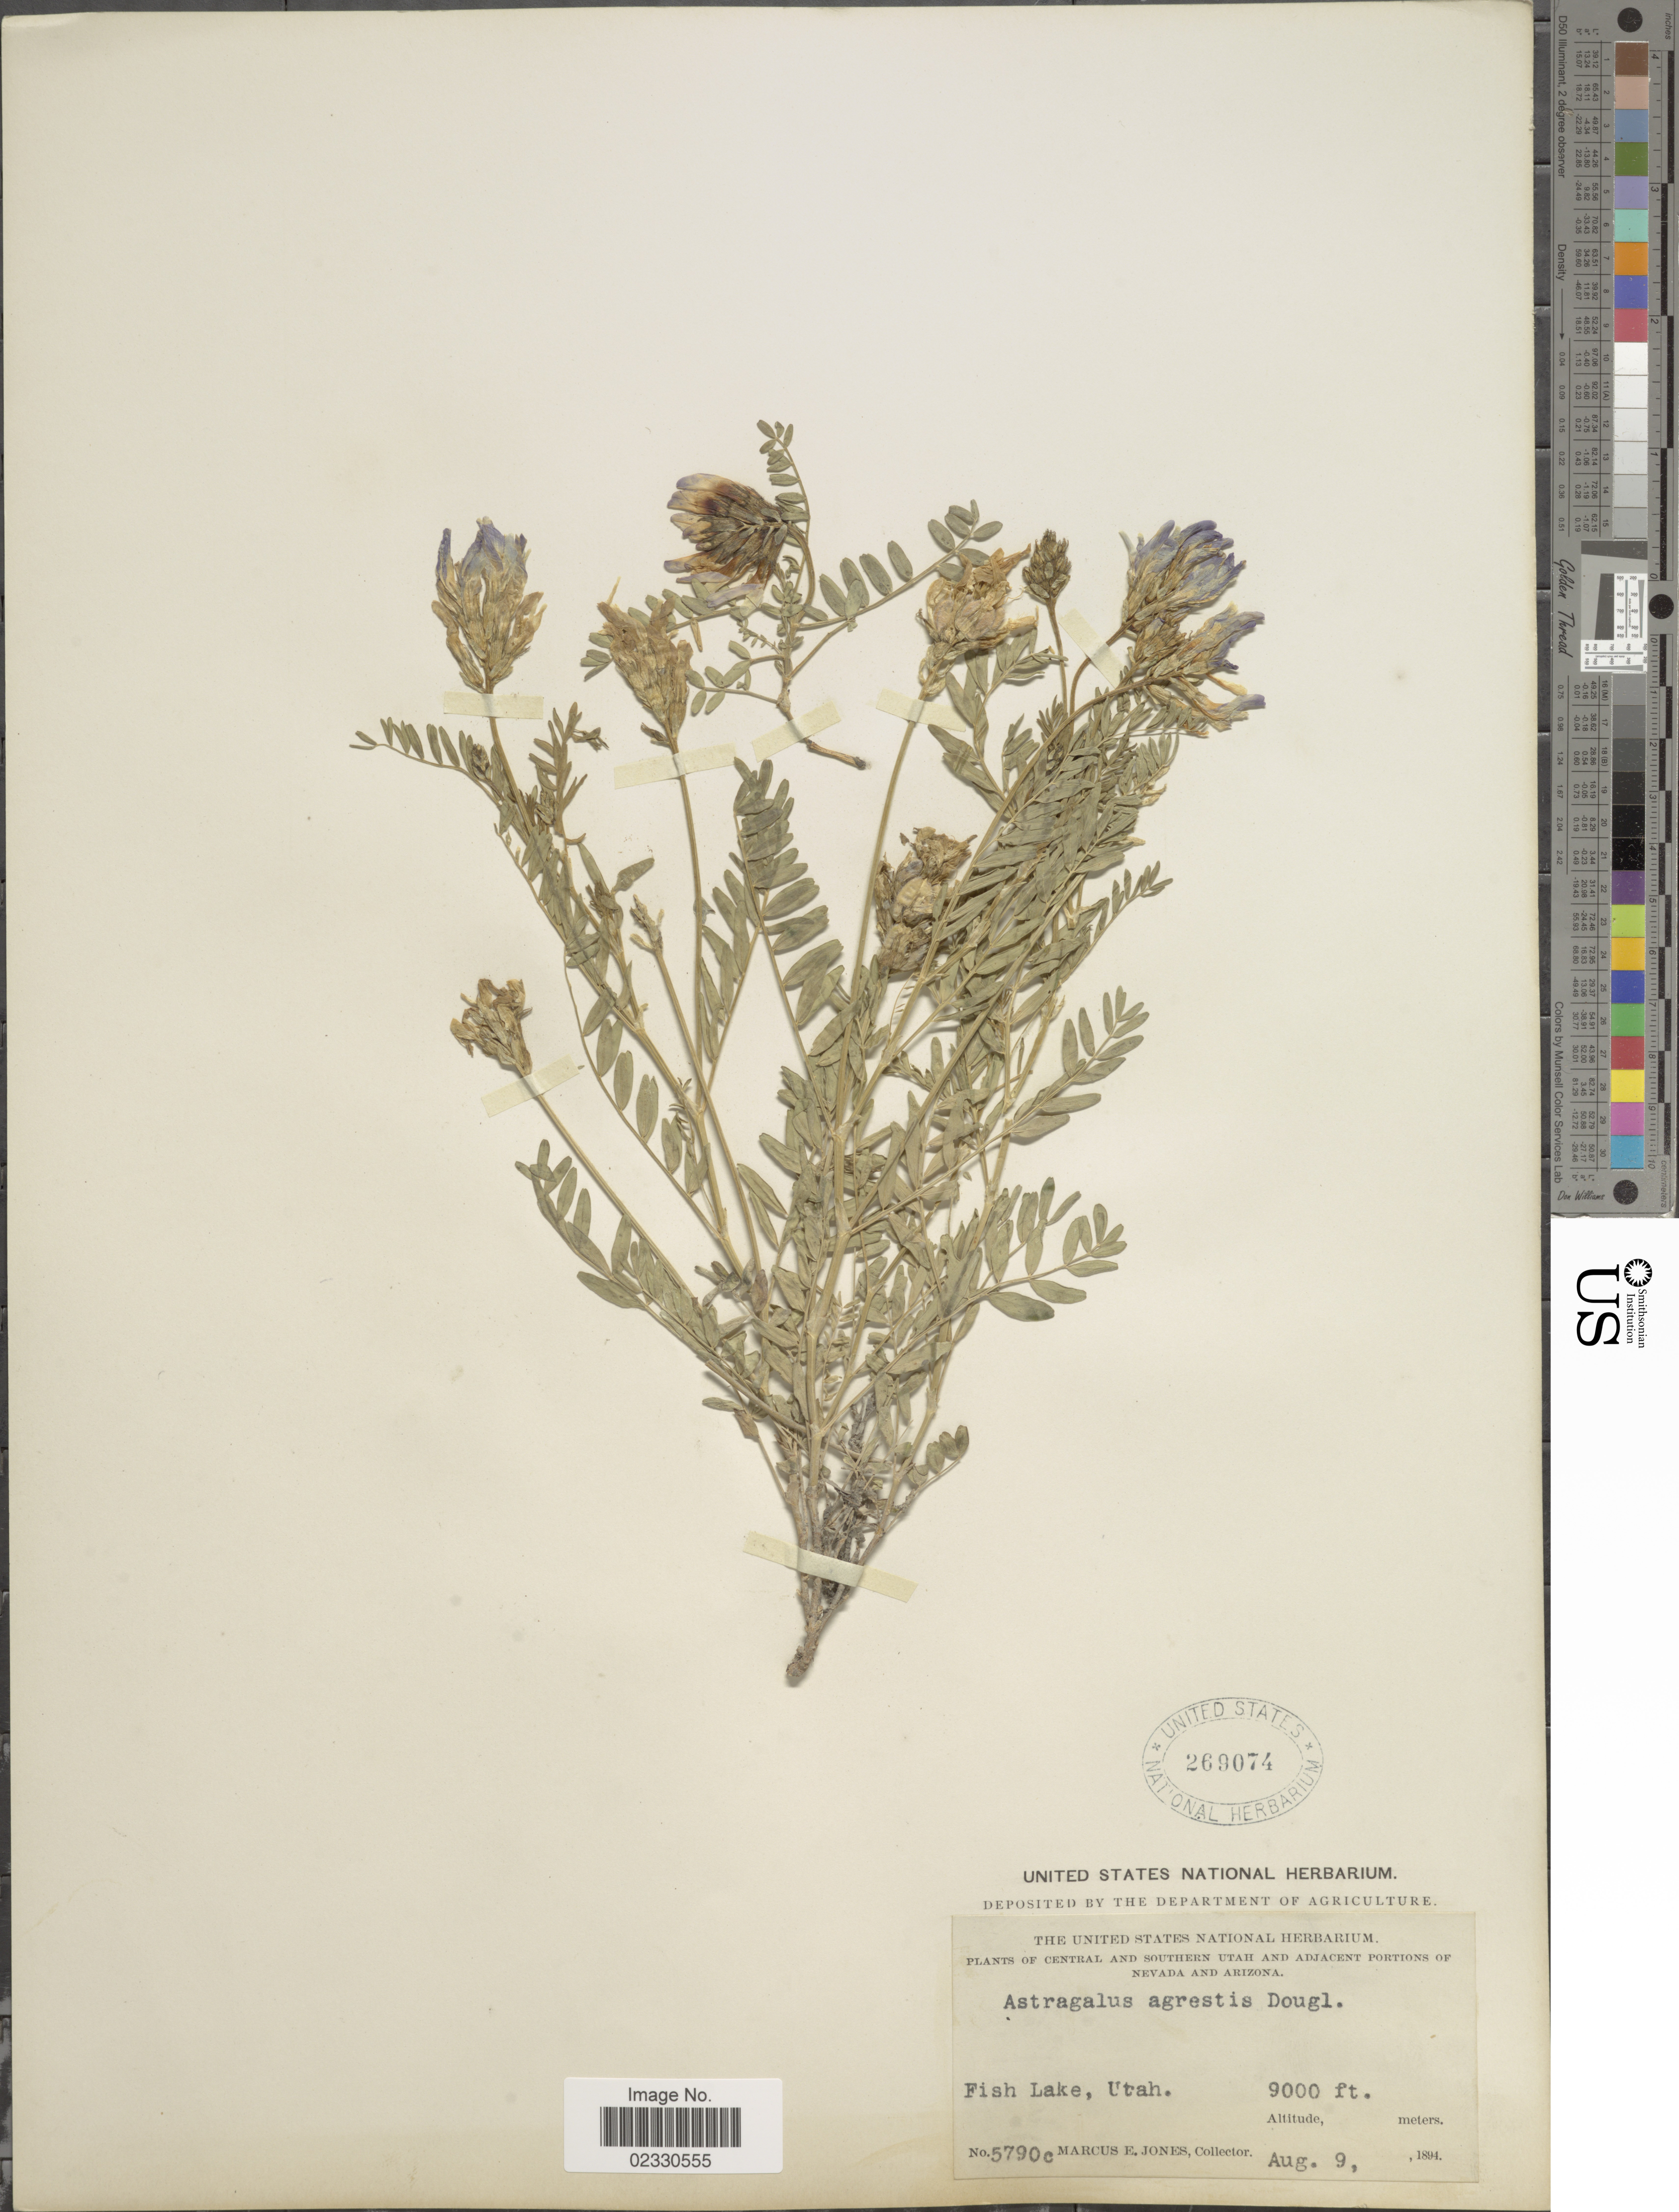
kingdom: Plantae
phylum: Tracheophyta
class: Magnoliopsida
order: Fabales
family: Fabaceae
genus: Astragalus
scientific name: Astragalus dasyglottis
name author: DC.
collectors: M. E. Jones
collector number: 5790c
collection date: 1894-08-09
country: United States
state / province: Utah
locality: Fish Lake, Utah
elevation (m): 2743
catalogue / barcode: US 269074